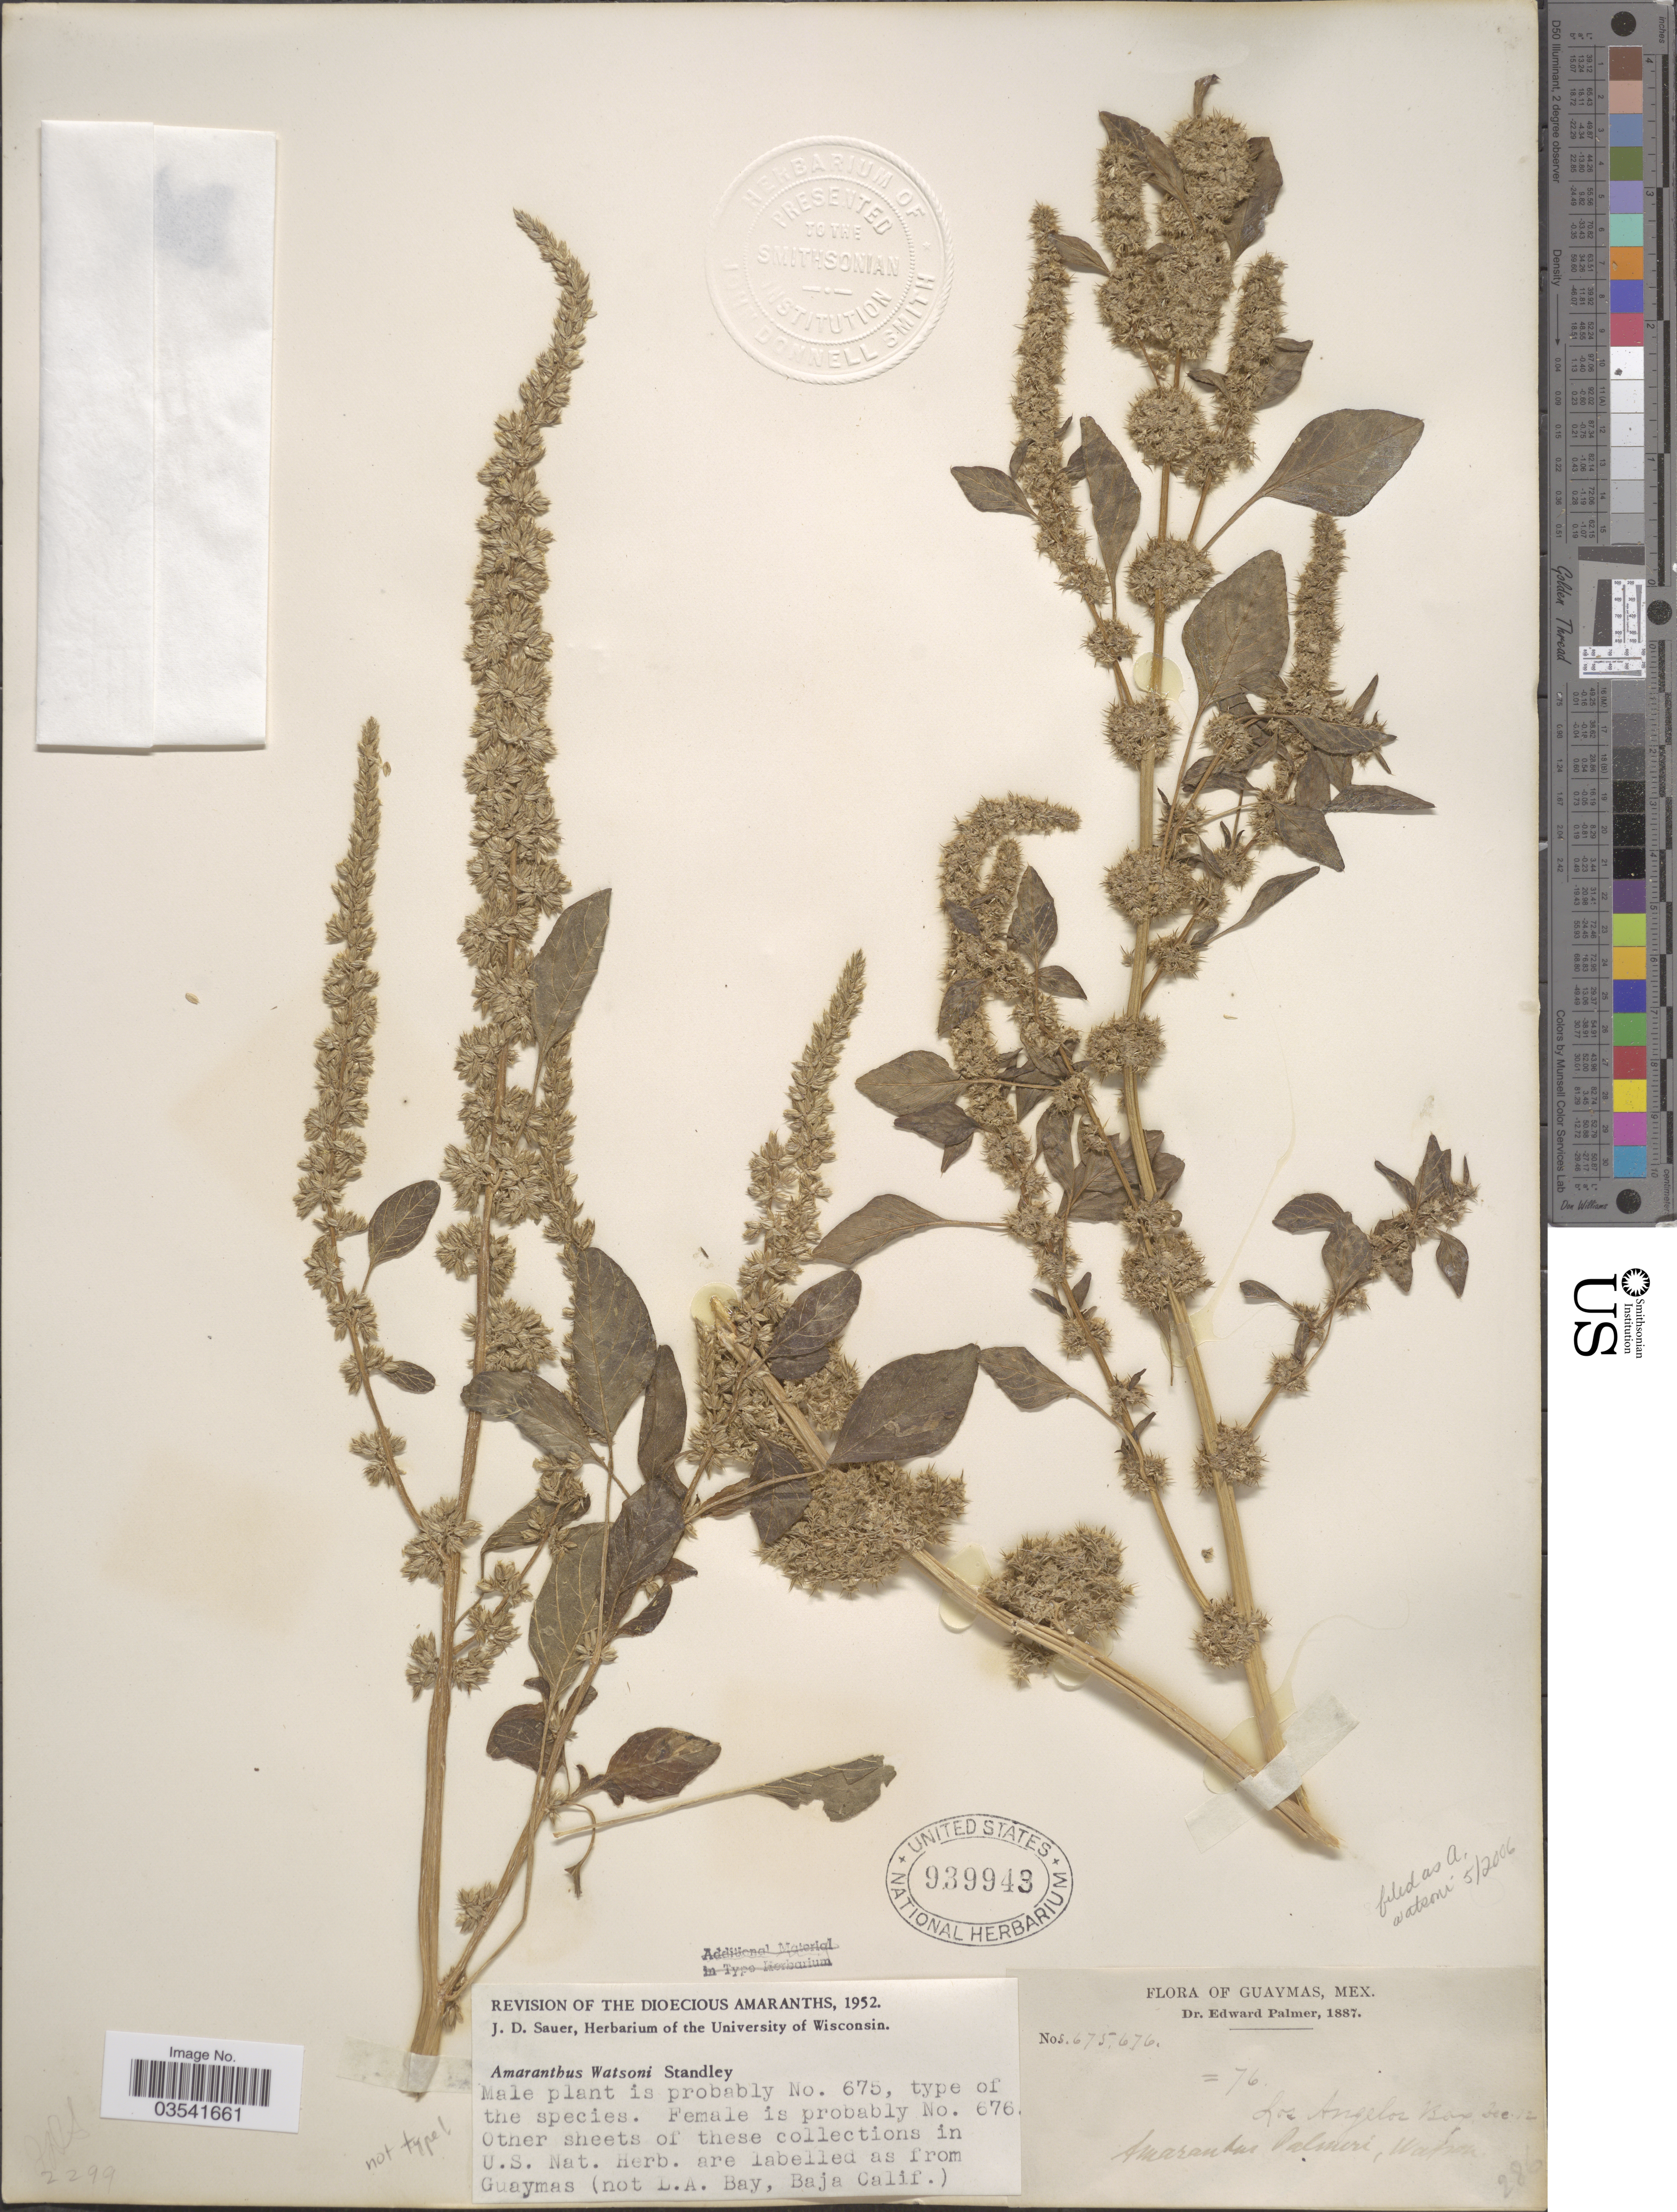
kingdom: Plantae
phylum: Tracheophyta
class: Magnoliopsida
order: Caryophyllales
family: Amaranthaceae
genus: Amaranthus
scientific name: Amaranthus watsonii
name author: Standl.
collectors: E. Palmer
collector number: S675676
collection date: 1887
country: Mexico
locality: Guaymas. Los Angeles Bay.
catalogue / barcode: US 939943